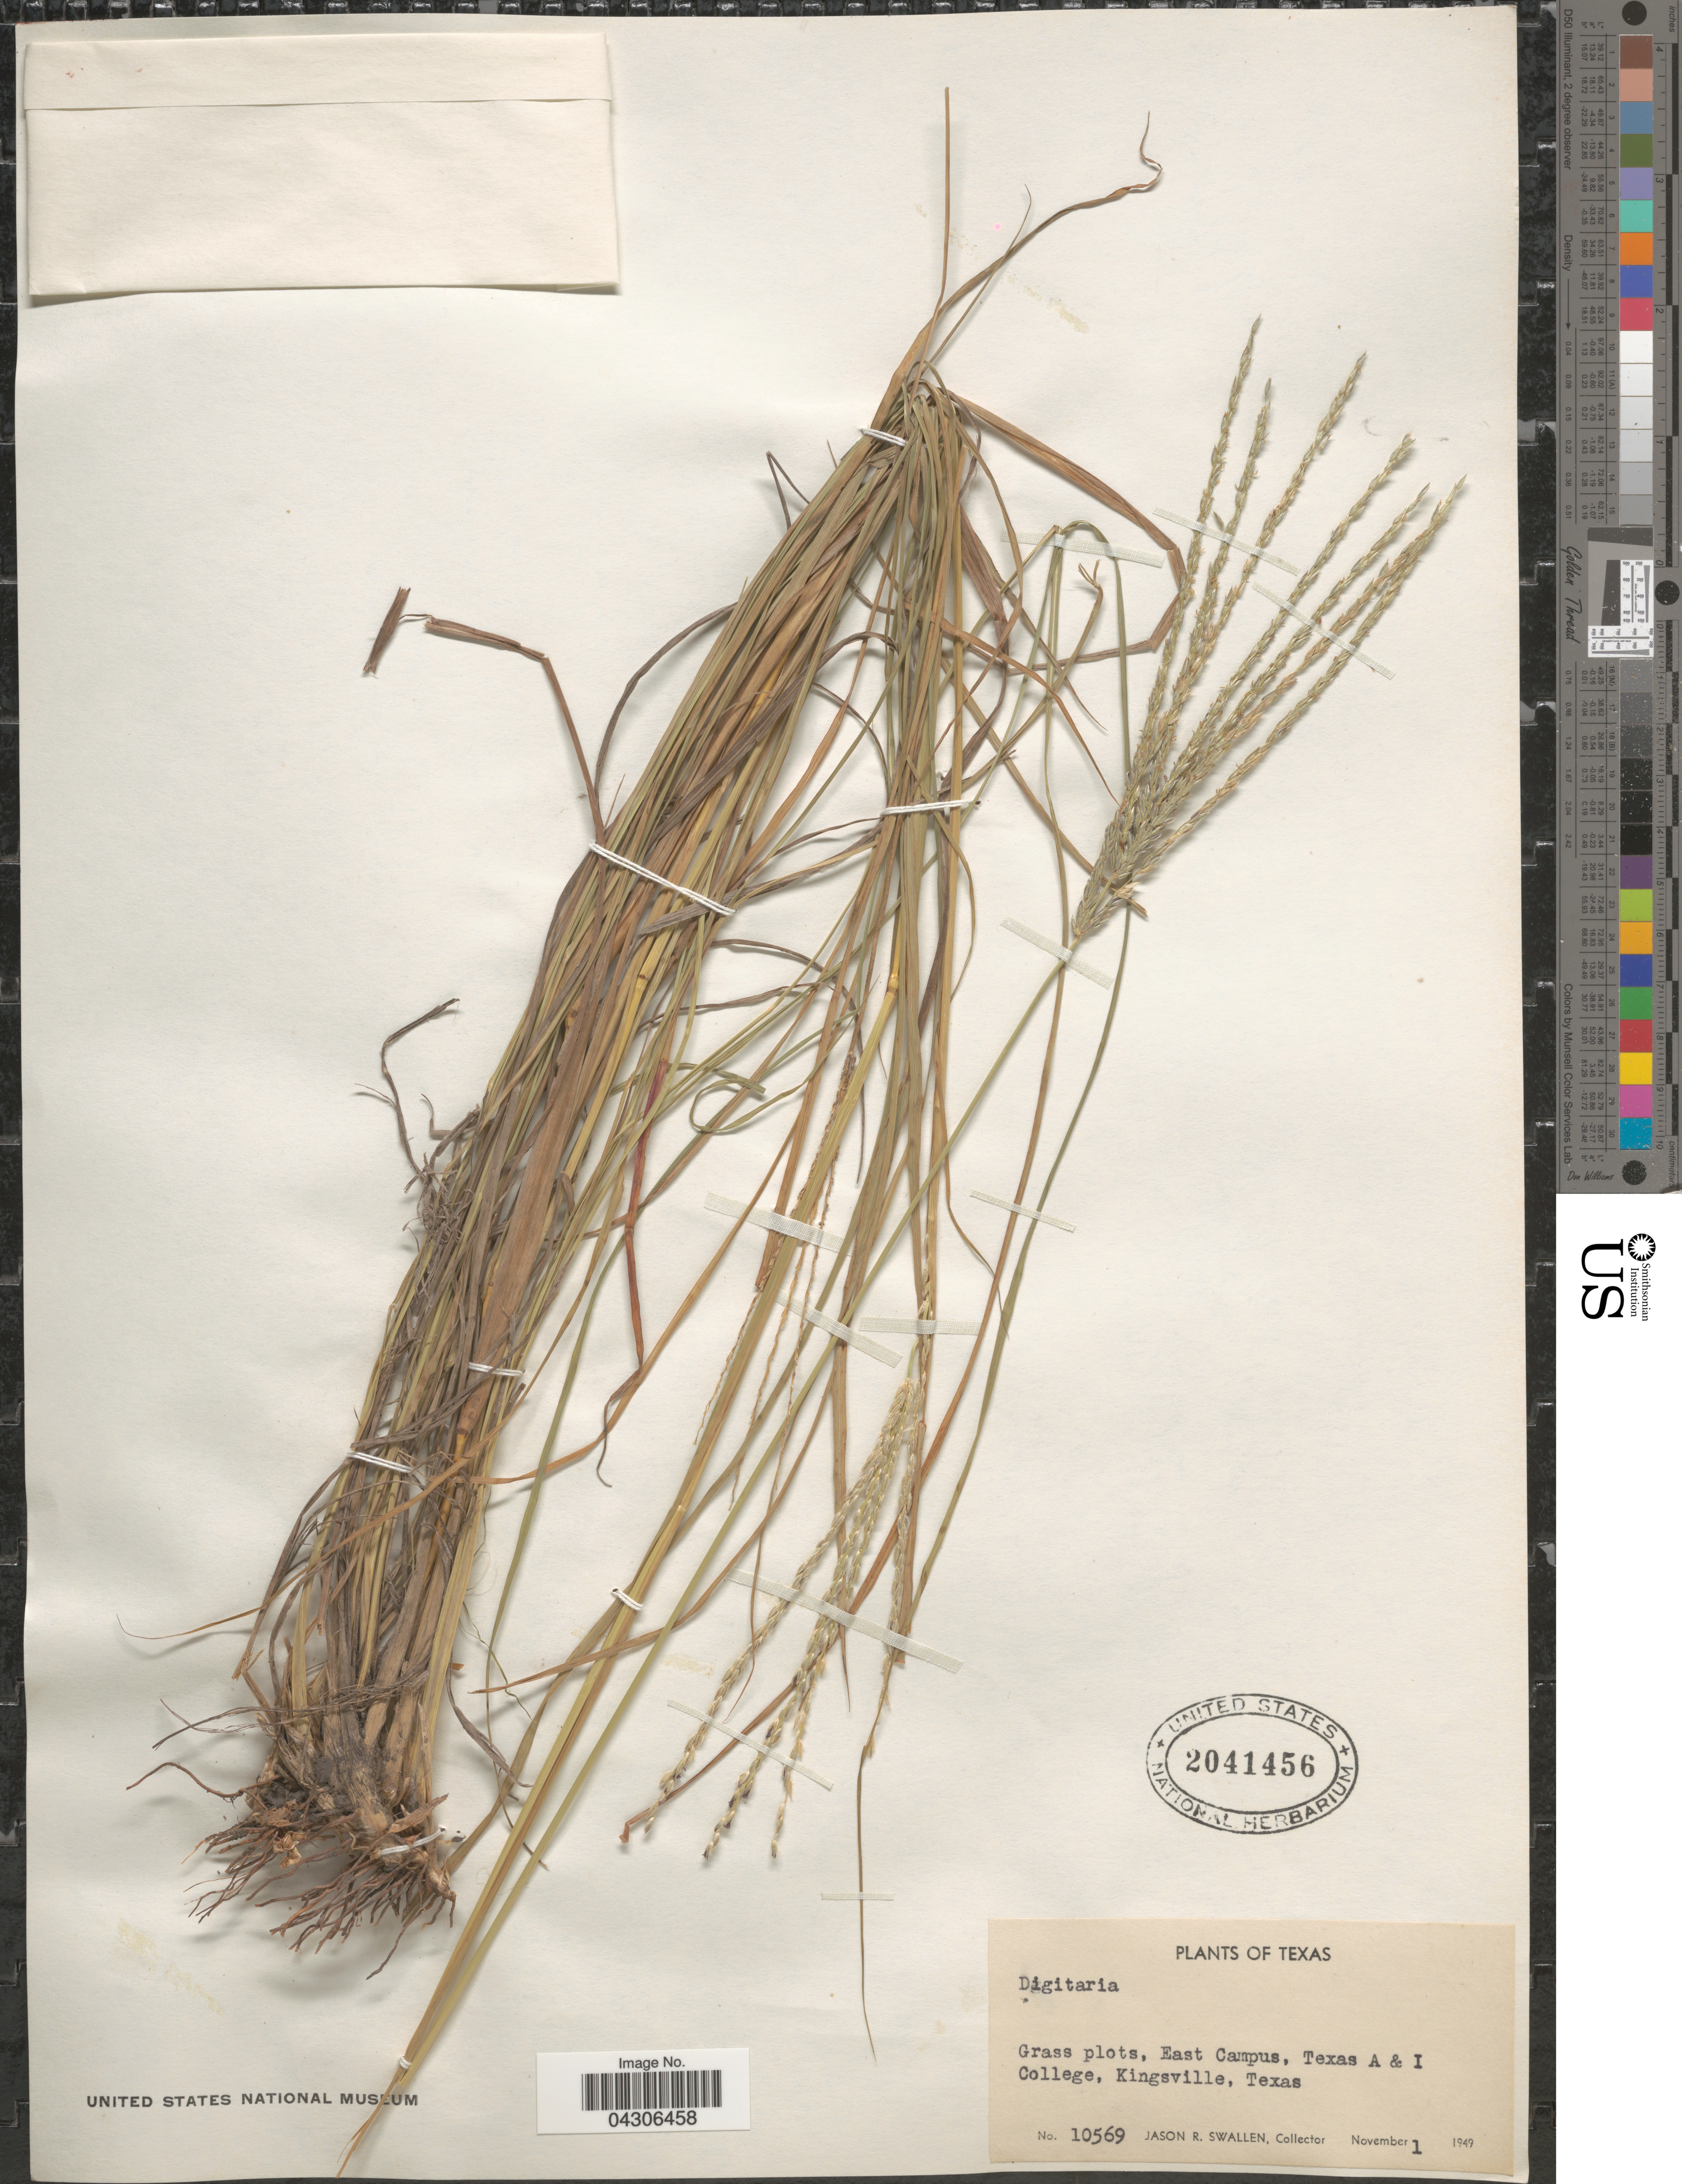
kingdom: Plantae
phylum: Tracheophyta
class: Liliopsida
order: Poales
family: Poaceae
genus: Digitaria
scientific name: Digitaria sp.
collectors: J. R. Swallen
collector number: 10569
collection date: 1949-11-01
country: United States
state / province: Texas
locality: Grass plots, East Campus, Texas A & I College, Kingsville.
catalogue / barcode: US 2041456